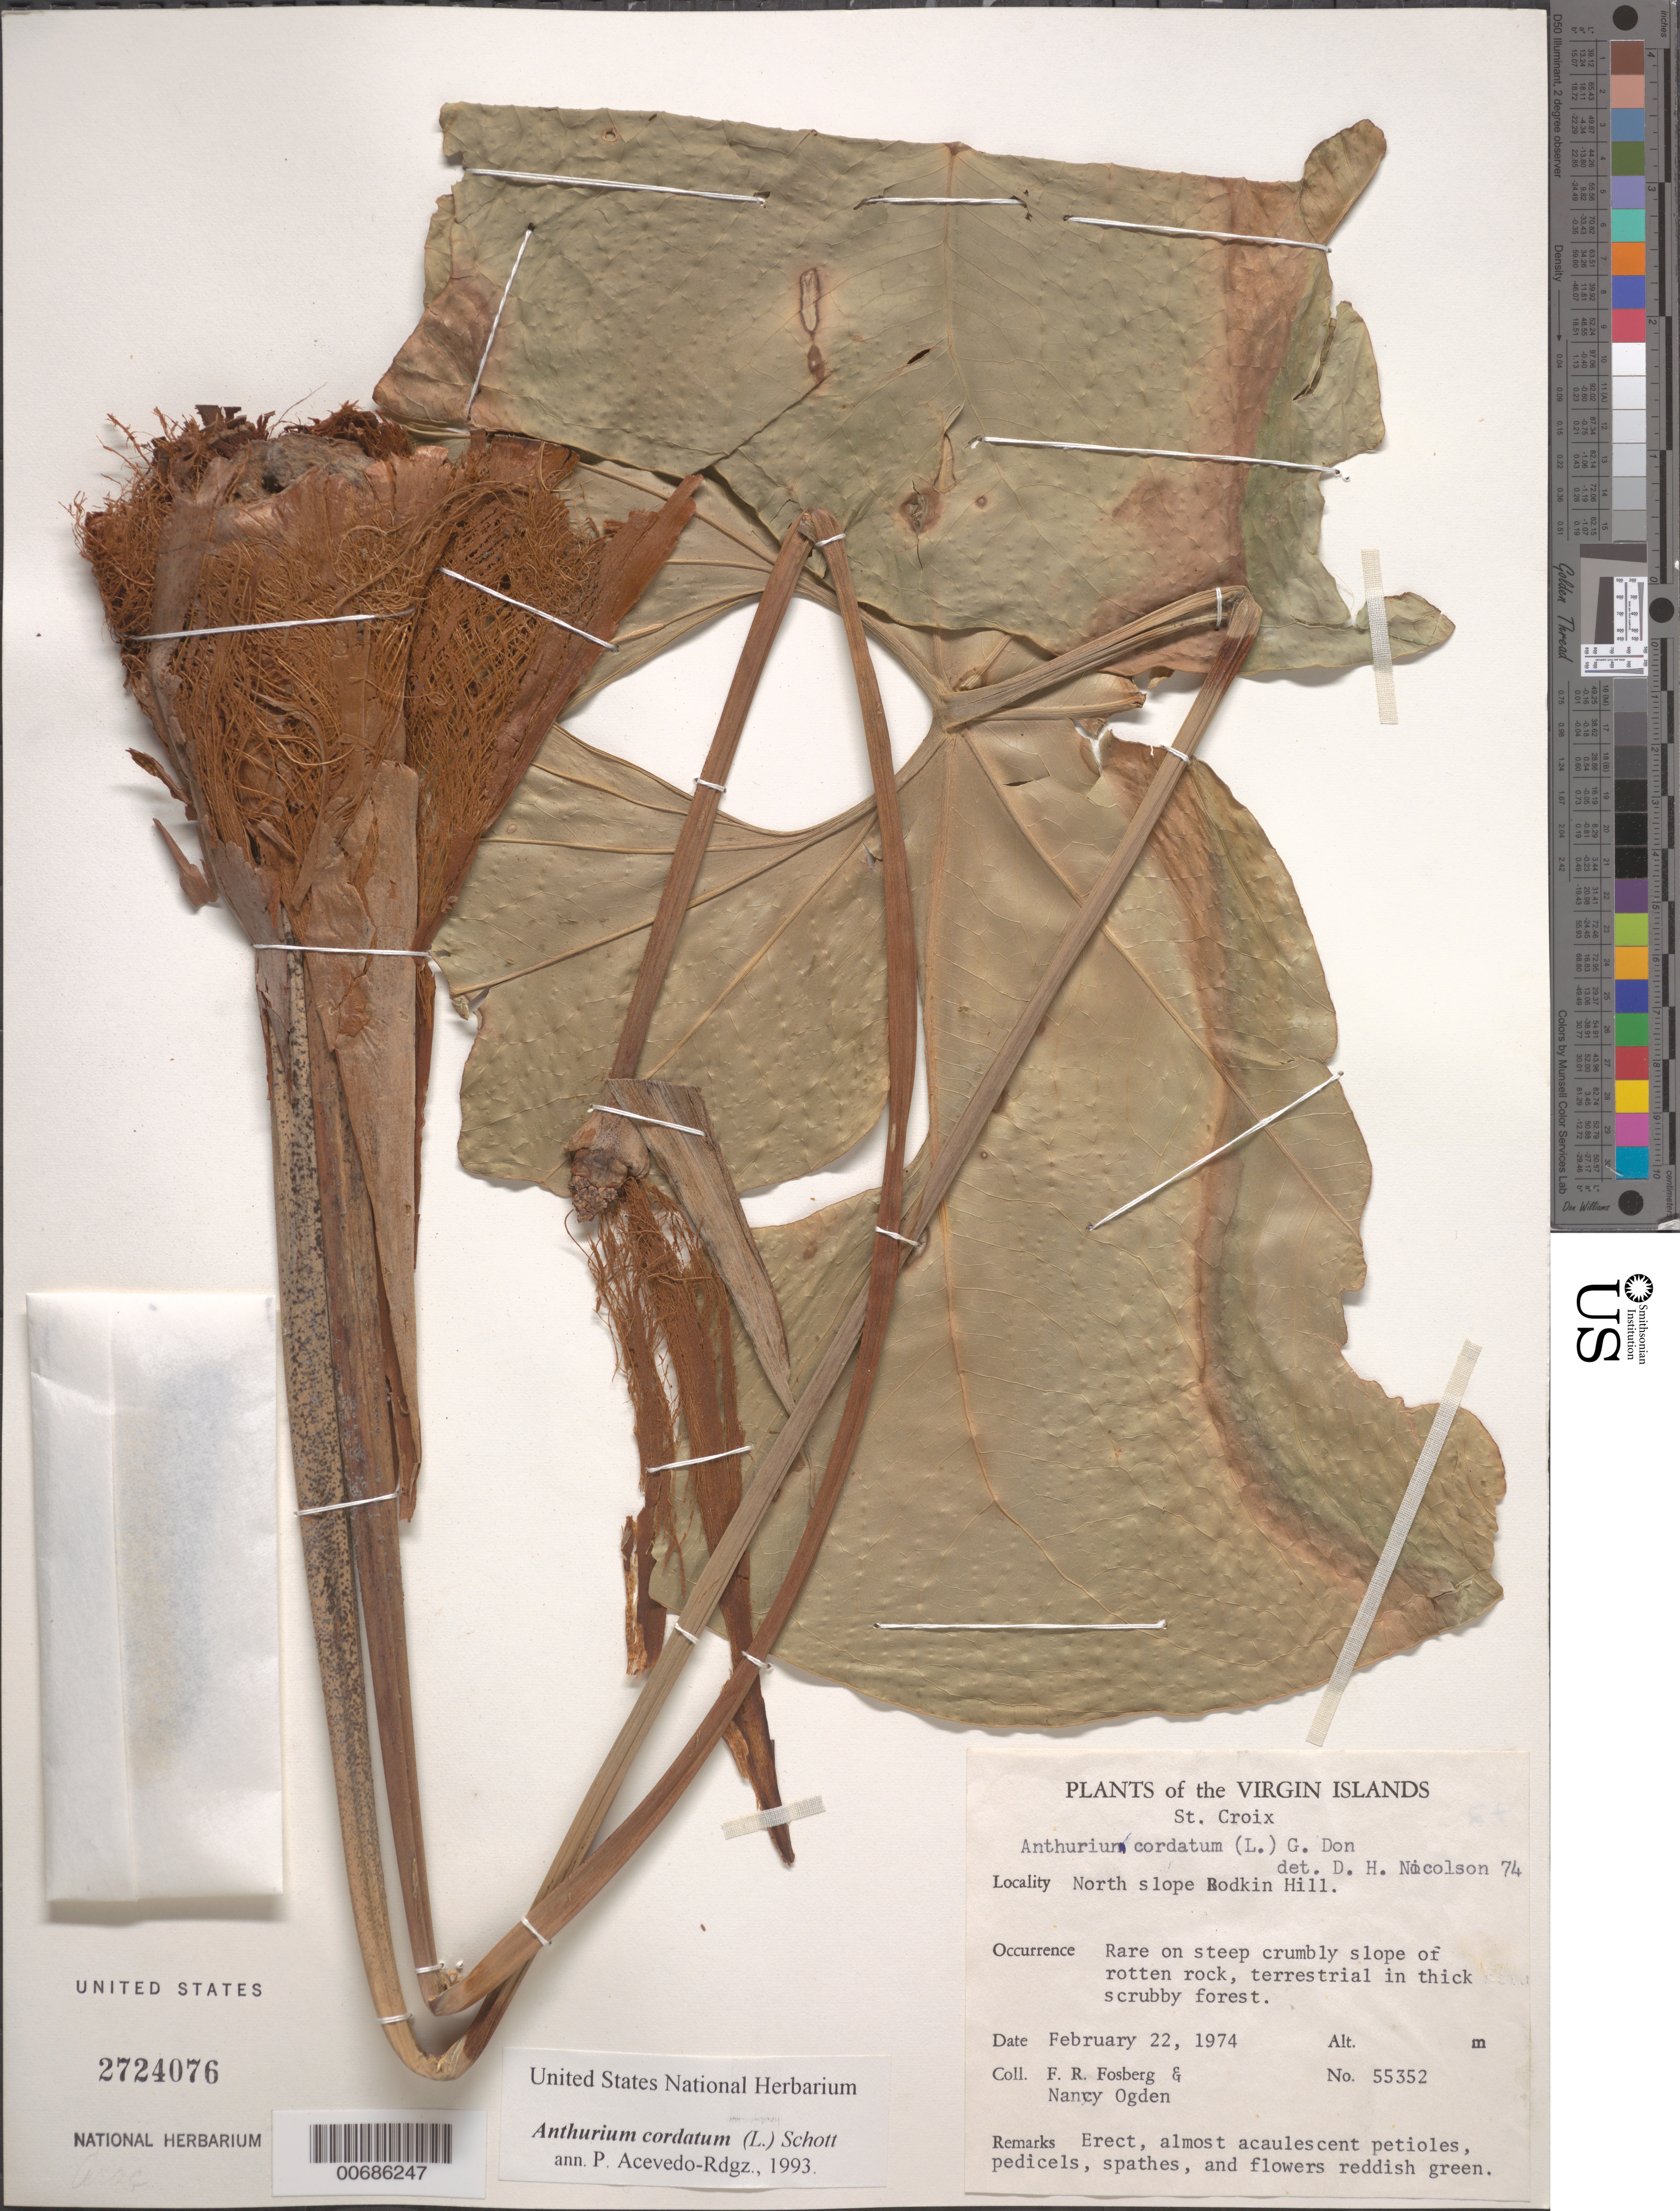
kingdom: Plantae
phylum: Tracheophyta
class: Liliopsida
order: Alismatales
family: Araceae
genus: Anthurium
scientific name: Anthurium cordatum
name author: (L.) Schott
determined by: Acevedo-Rodríguez, P., (BOT), Smithsonian Institution - National Museum of Natural History (UNITED STATES)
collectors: F. R. Fosberg & N. Ogden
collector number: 55352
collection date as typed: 22 Feb 1974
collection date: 1974-02-22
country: U.S. Virgin Islands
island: St. Croix Island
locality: N slope Bodkin Hill. Steep slope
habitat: Steep crumbly slope of rotten rock; thick scrubby forest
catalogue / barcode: US 2724076